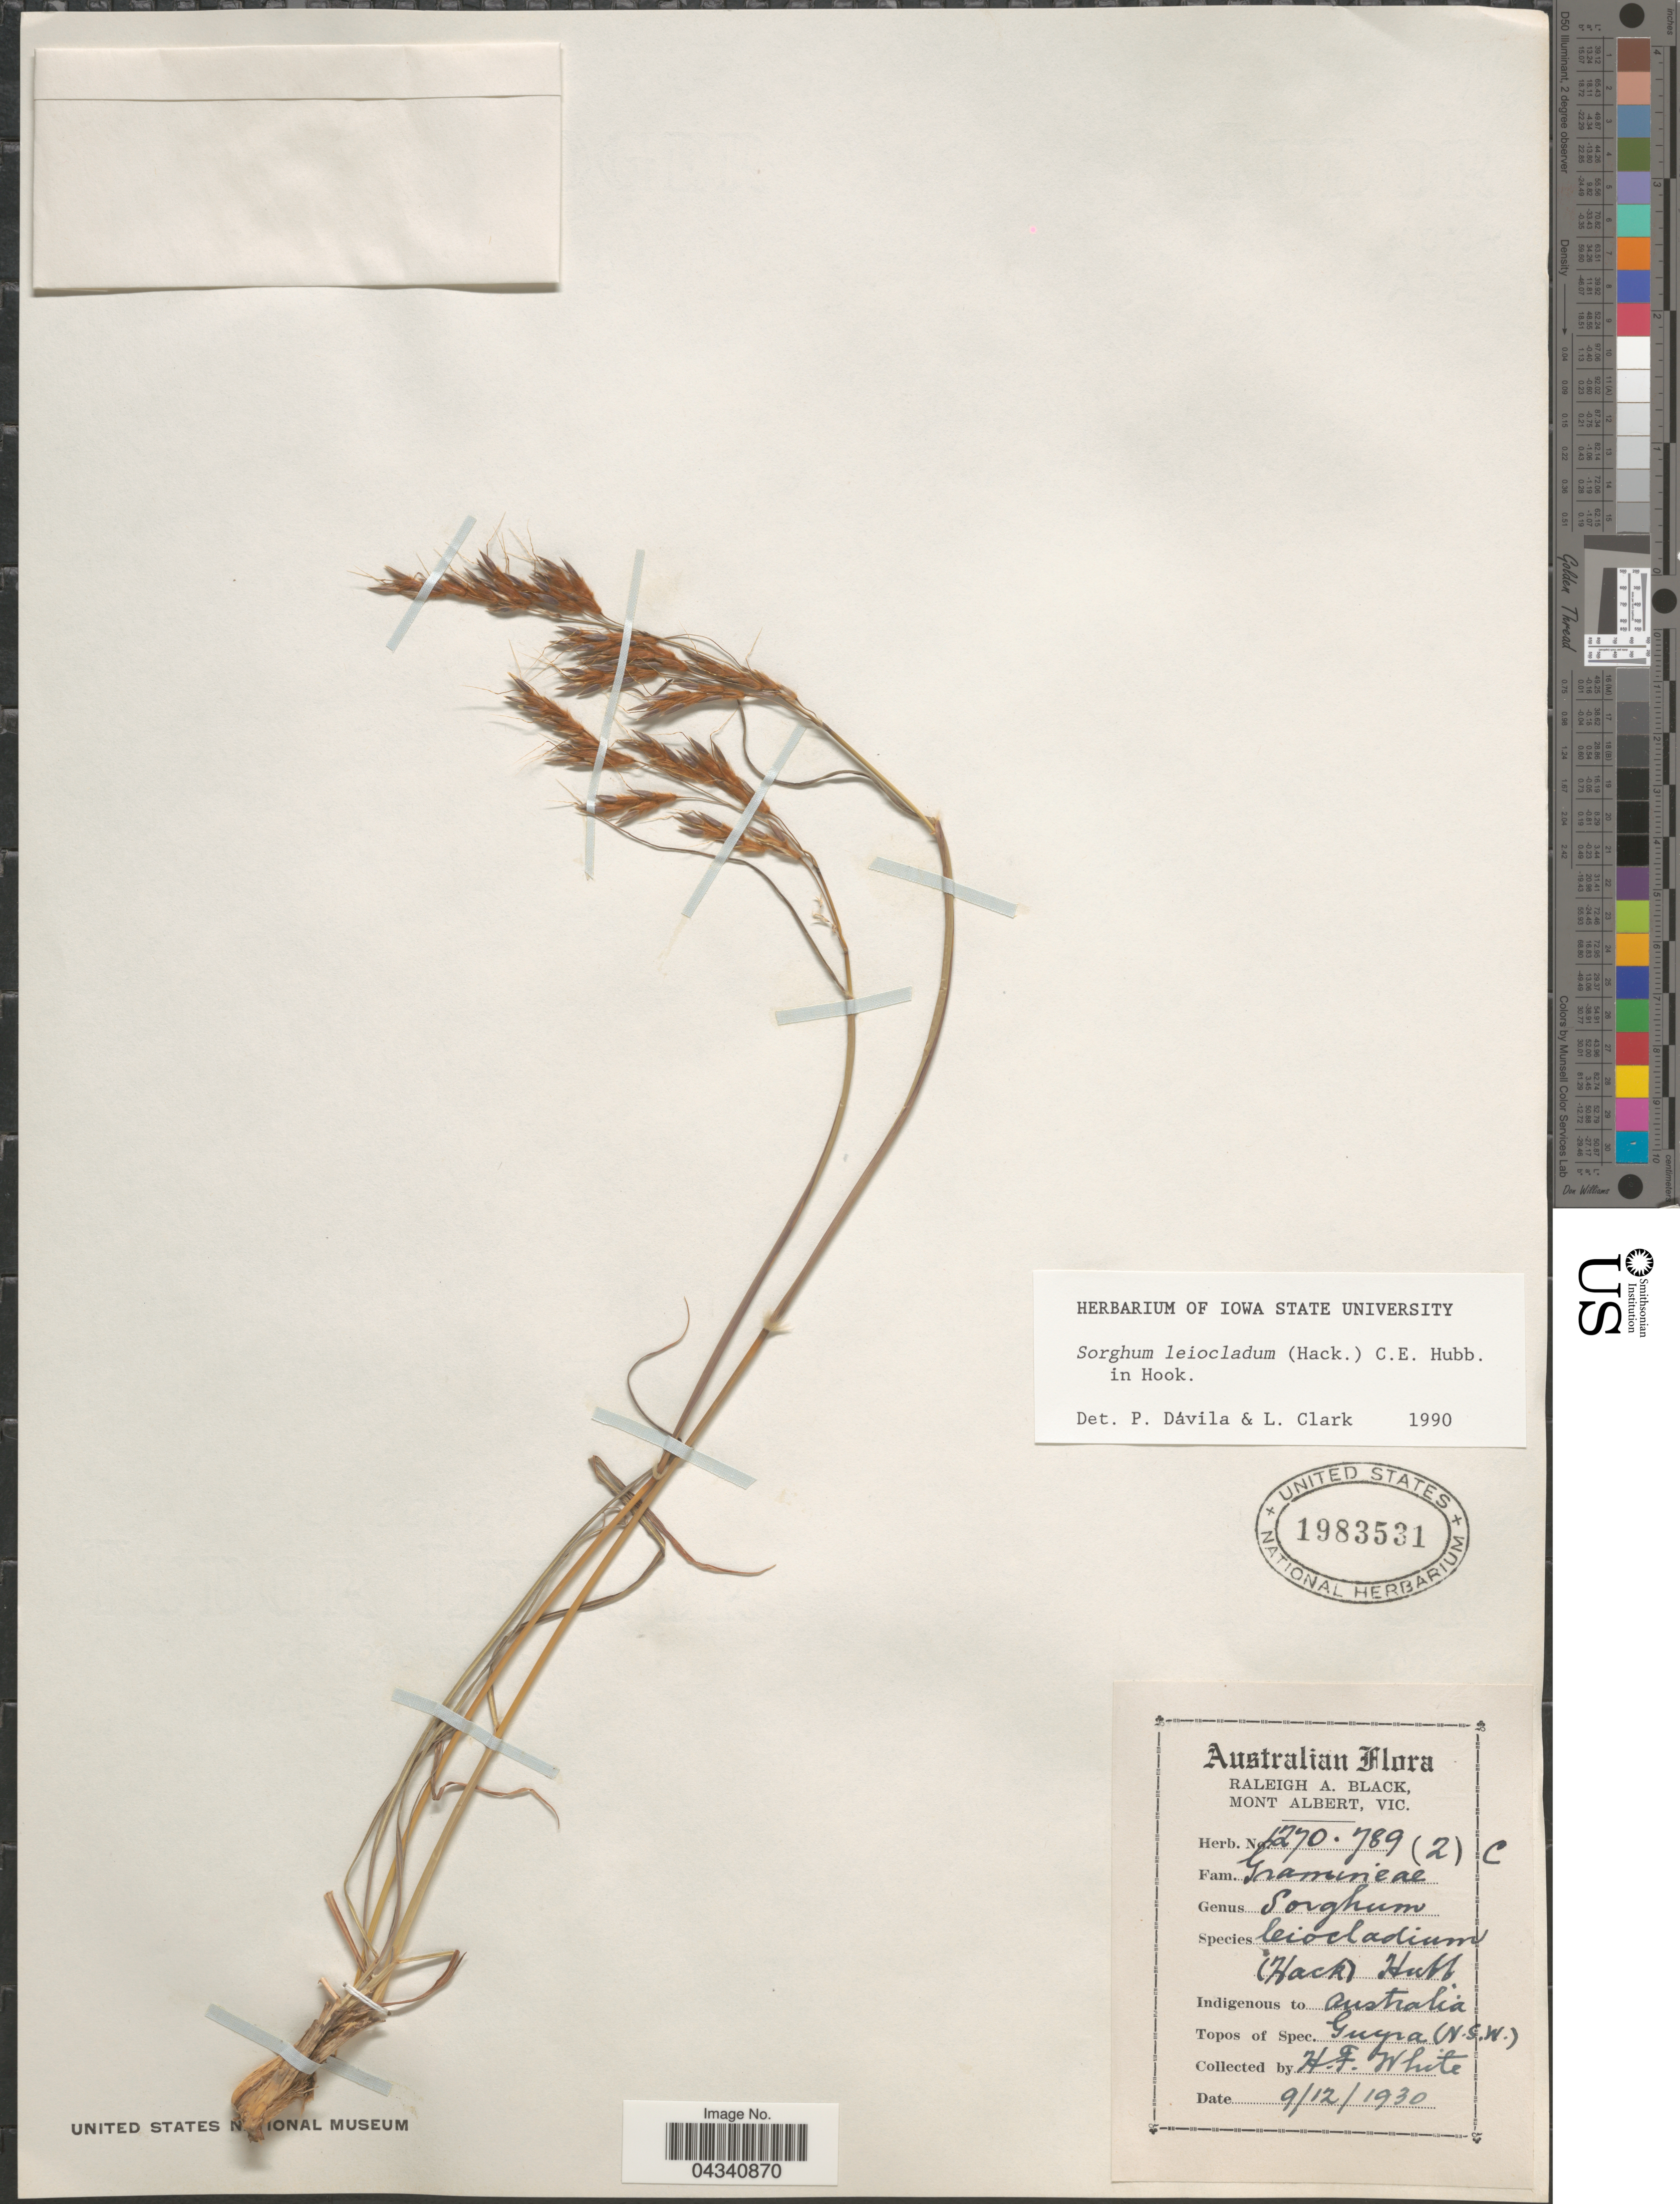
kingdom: Plantae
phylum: Tracheophyta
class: Liliopsida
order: Poales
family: Poaceae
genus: Sorghum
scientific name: Sorghum leiocladum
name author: (J. Hack.) C.E. Hubb.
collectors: H. White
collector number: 1270.789(2)C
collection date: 1930-12-09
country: Australia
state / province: New South Wales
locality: Guyra.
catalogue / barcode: US 1983531